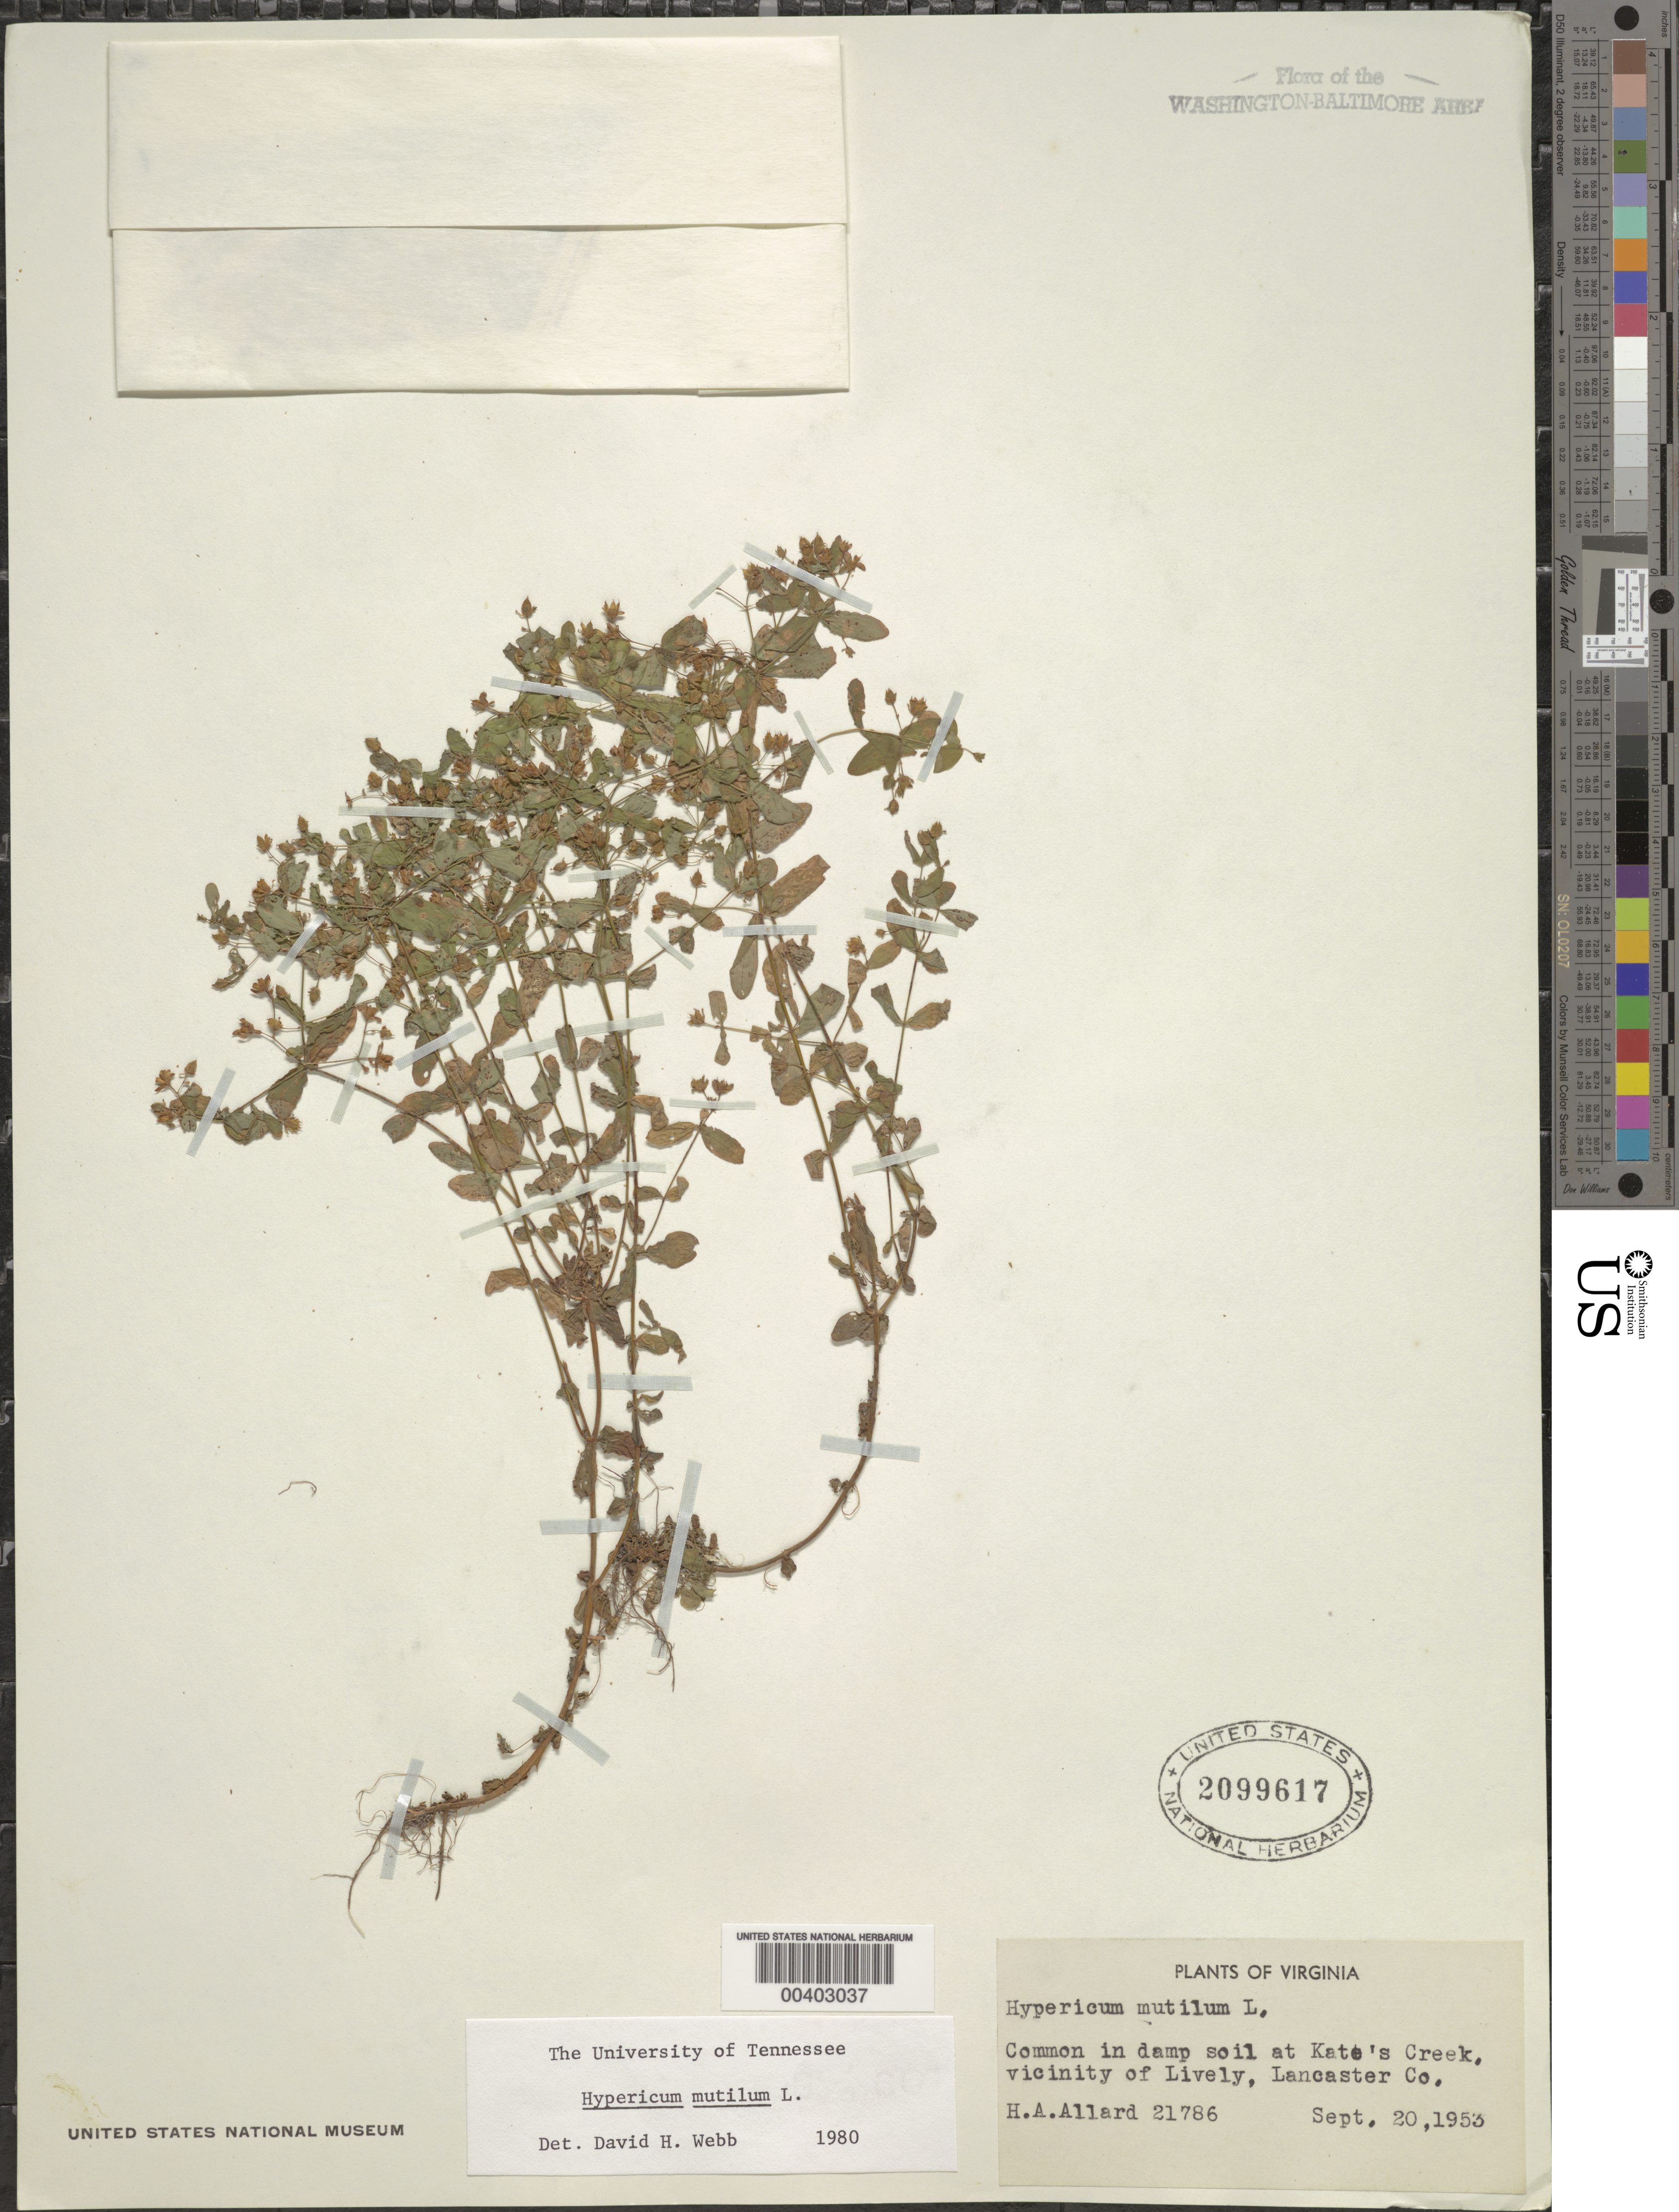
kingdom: Plantae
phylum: Tracheophyta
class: Magnoliopsida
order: Malpighiales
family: Hypericaceae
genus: Hypericum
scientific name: Hypericum mutilum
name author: L.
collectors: H. A. Allard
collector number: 21786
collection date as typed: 20 Sep 1953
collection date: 1953-09-20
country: United States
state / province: Virginia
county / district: Lancaster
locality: Kates Creek, Lively vicinity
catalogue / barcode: US 2099617